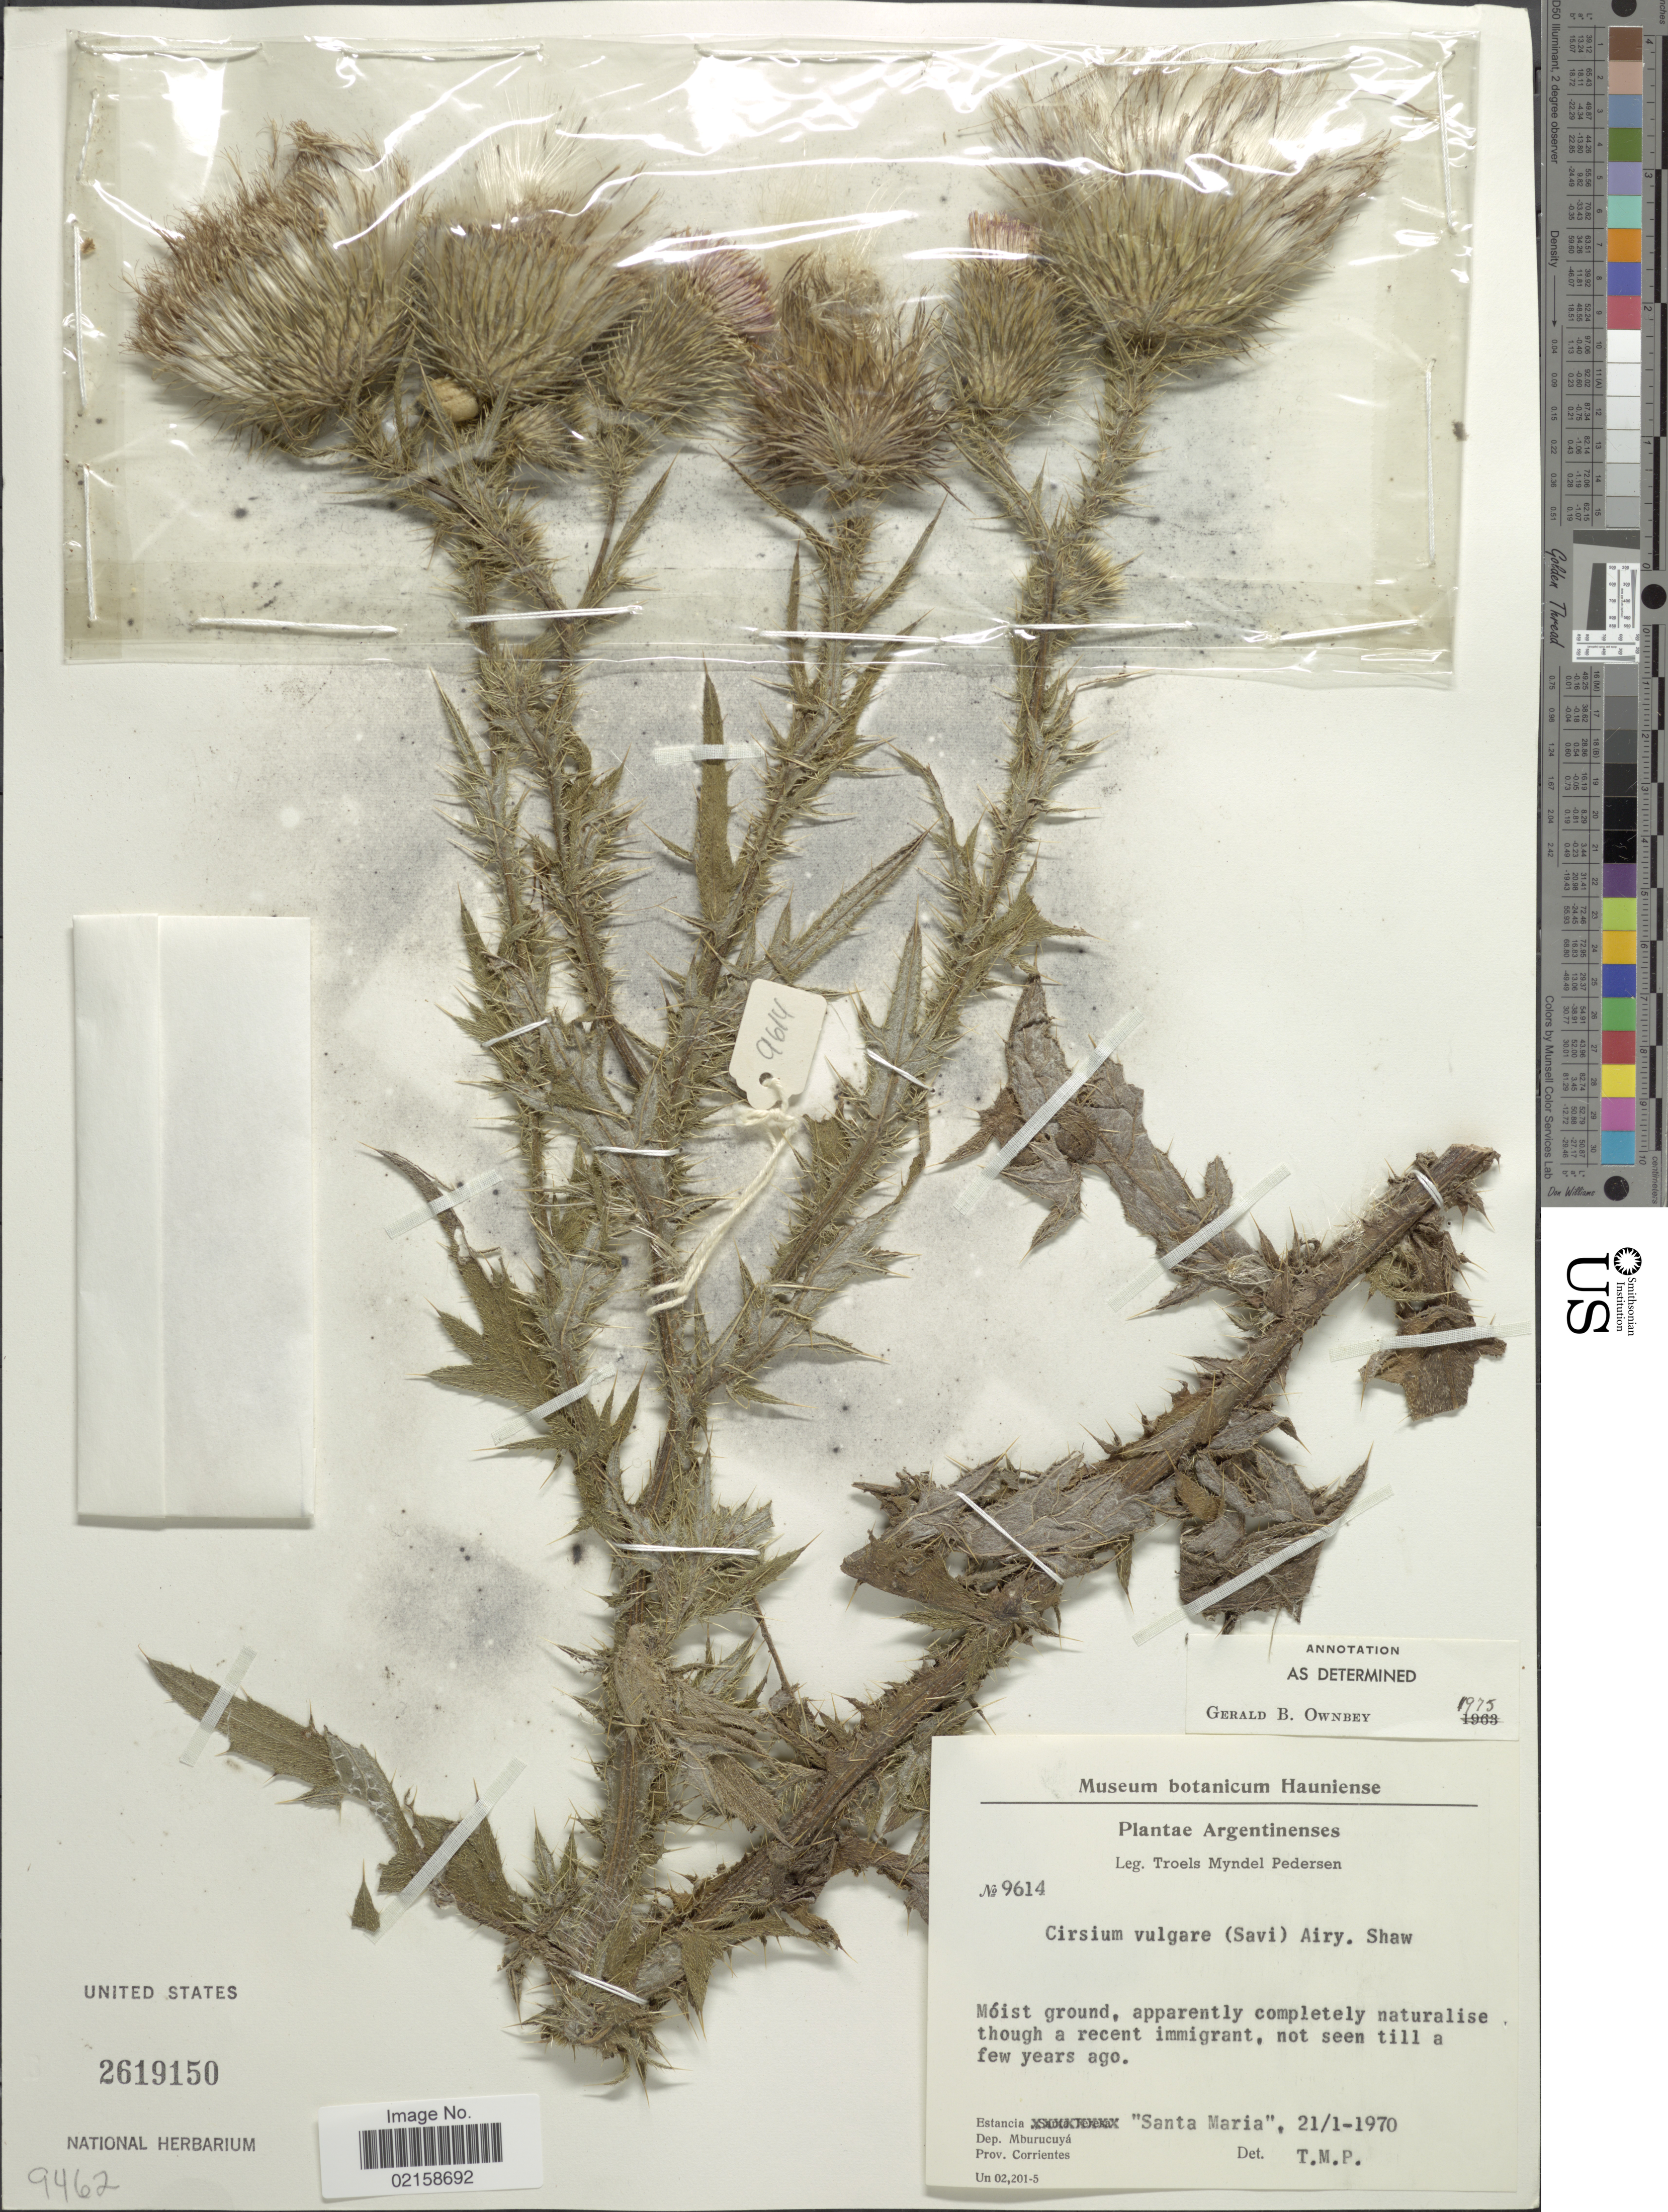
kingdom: Plantae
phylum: Tracheophyta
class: Magnoliopsida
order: Asterales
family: Asteraceae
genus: Cirsium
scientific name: Cirsium vulgare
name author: (Savi) Ten.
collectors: T. Pederson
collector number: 9614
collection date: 1970-01-21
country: Argentina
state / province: Corrientes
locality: Estancia "Santa Maria", Dep. Mburucuya.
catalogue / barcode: US 2619150